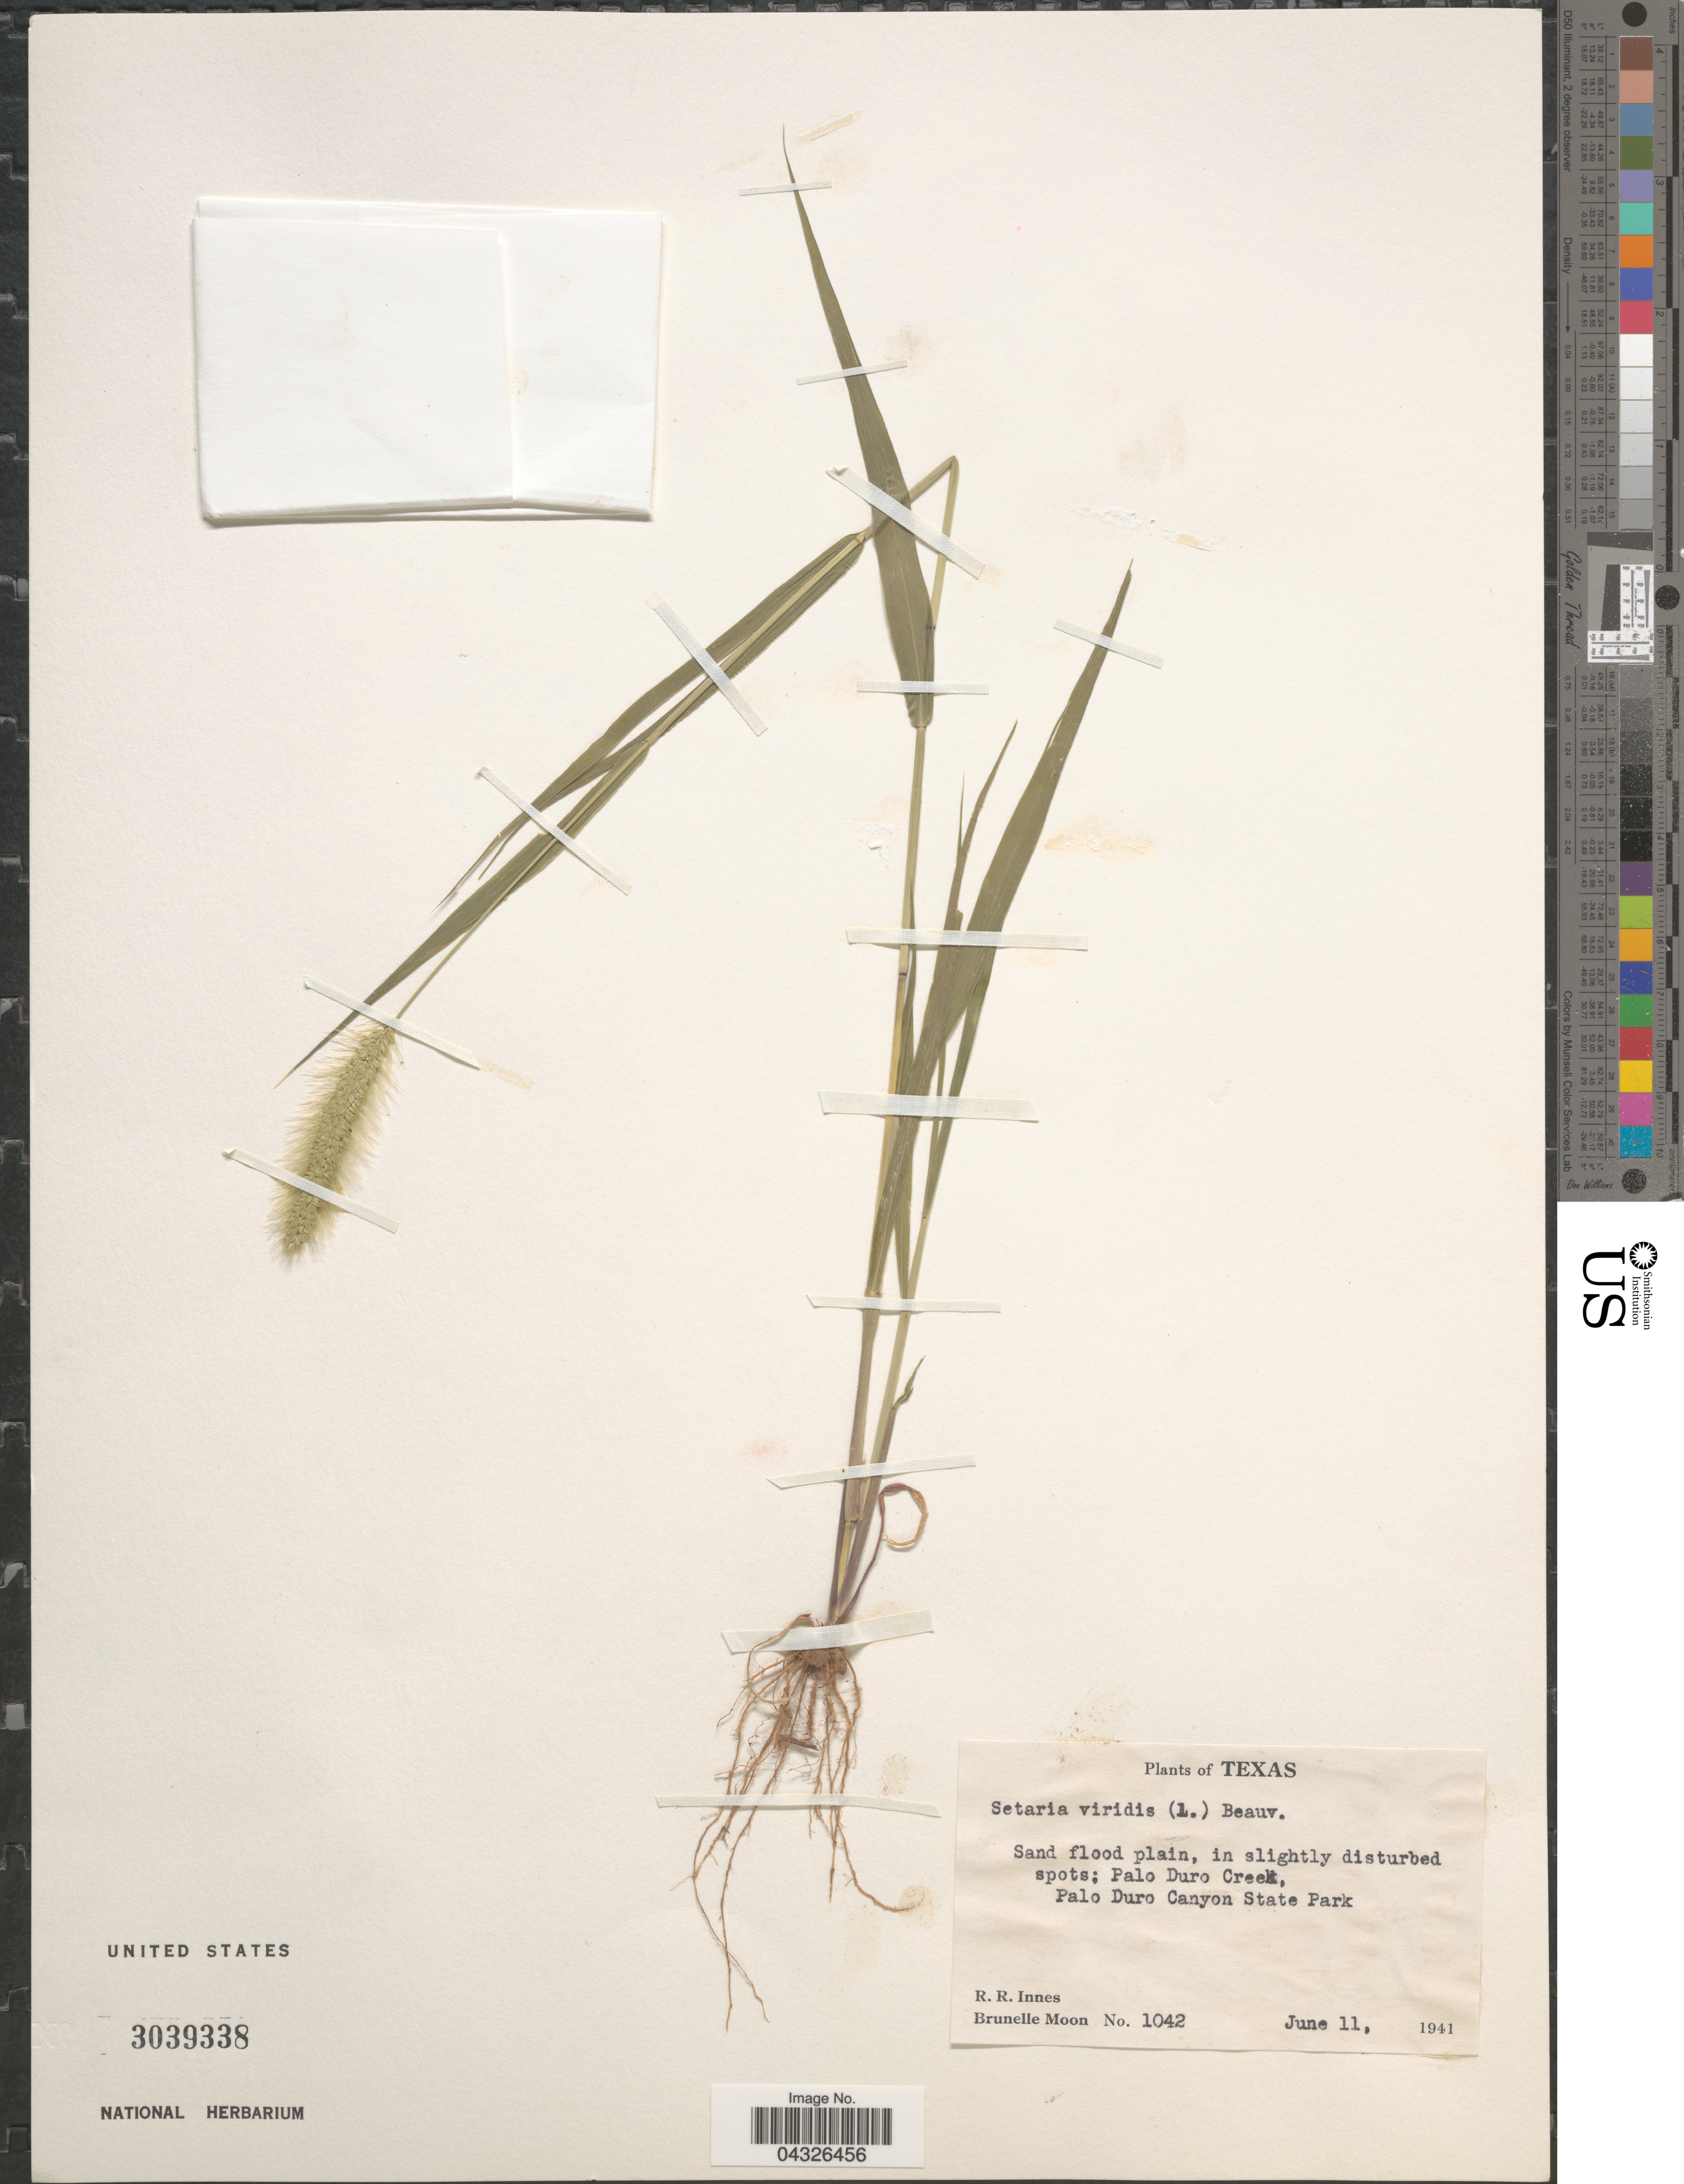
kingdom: Plantae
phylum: Tracheophyta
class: Liliopsida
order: Poales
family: Poaceae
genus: Setaria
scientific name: Setaria viridis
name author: (L.) P. Beauv.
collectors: R. Rose-Innes & B. Moon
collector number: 1042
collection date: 1941-06-11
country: United States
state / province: Texas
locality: Sand flood plain, in slightly disturbed spots; Palo Duro Creek, Palo Duro Canyon State Park.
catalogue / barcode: US 3039338